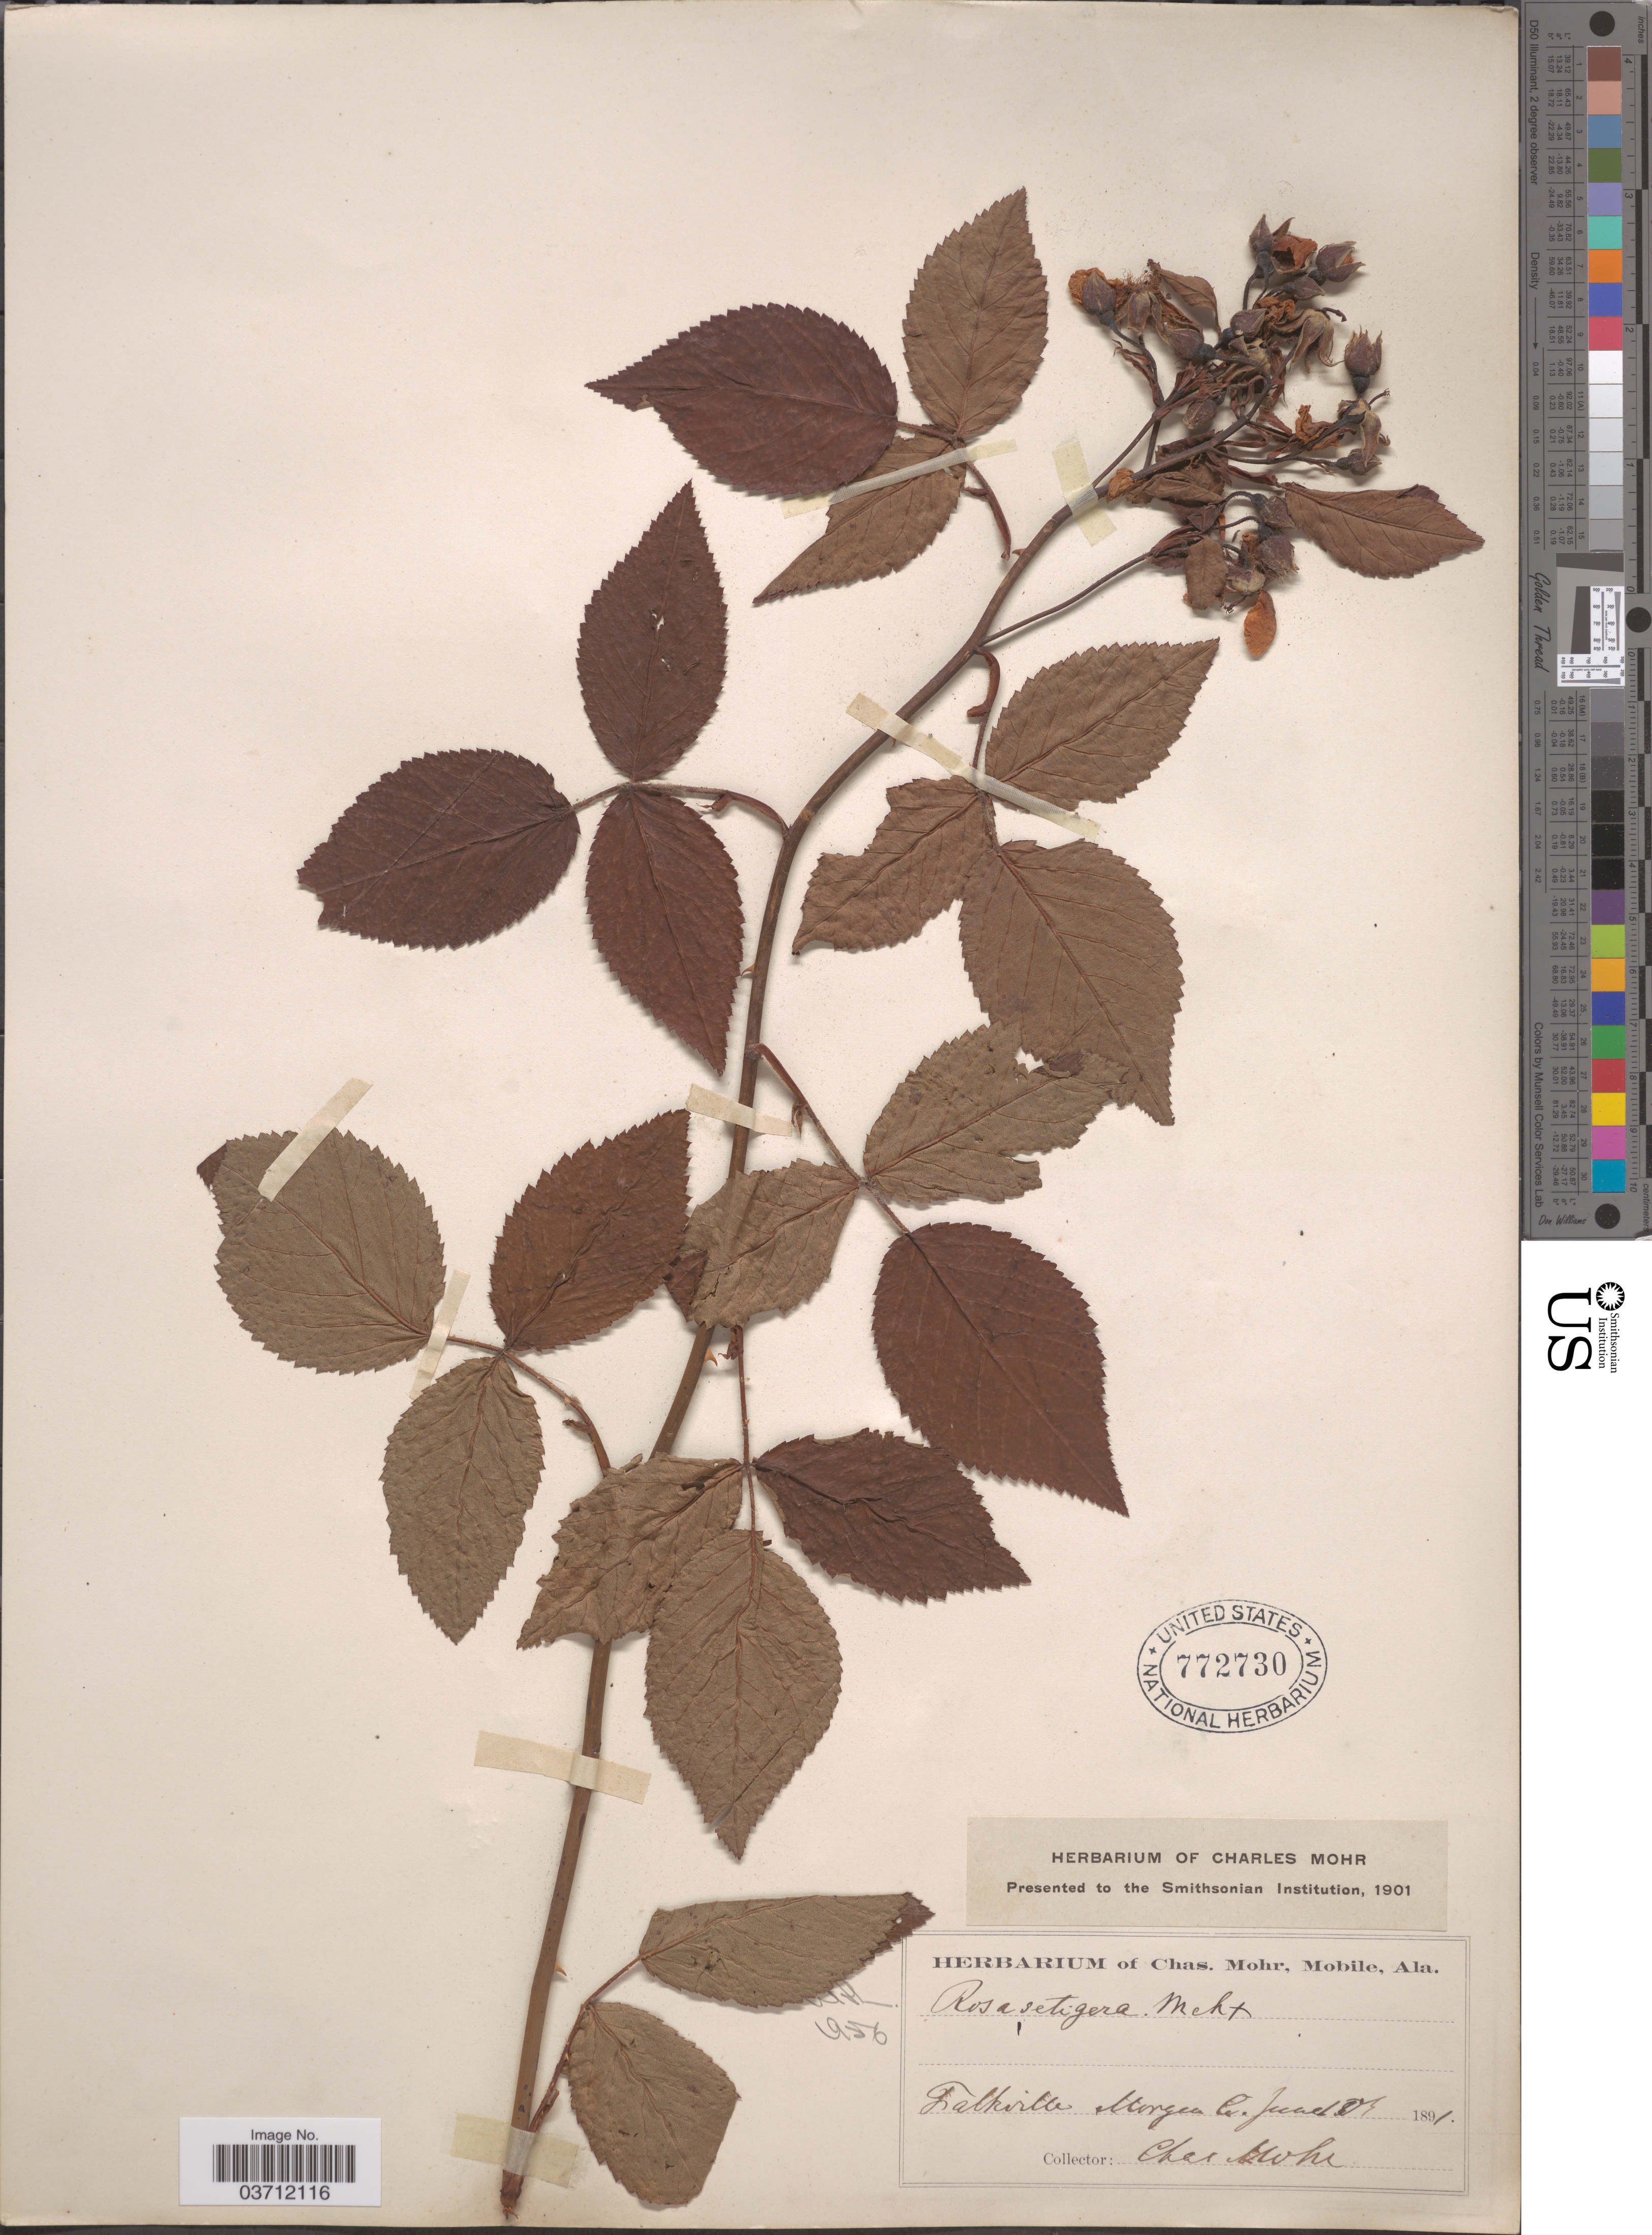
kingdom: Plantae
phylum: Tracheophyta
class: Magnoliopsida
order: Rosales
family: Rosaceae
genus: Rosa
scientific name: Rosa setigera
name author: Michx.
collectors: Mohr, C. T. (herbarium)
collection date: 1891-06-03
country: United States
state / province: Alabama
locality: Falkirtle Morgen Co.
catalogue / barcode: US 772730